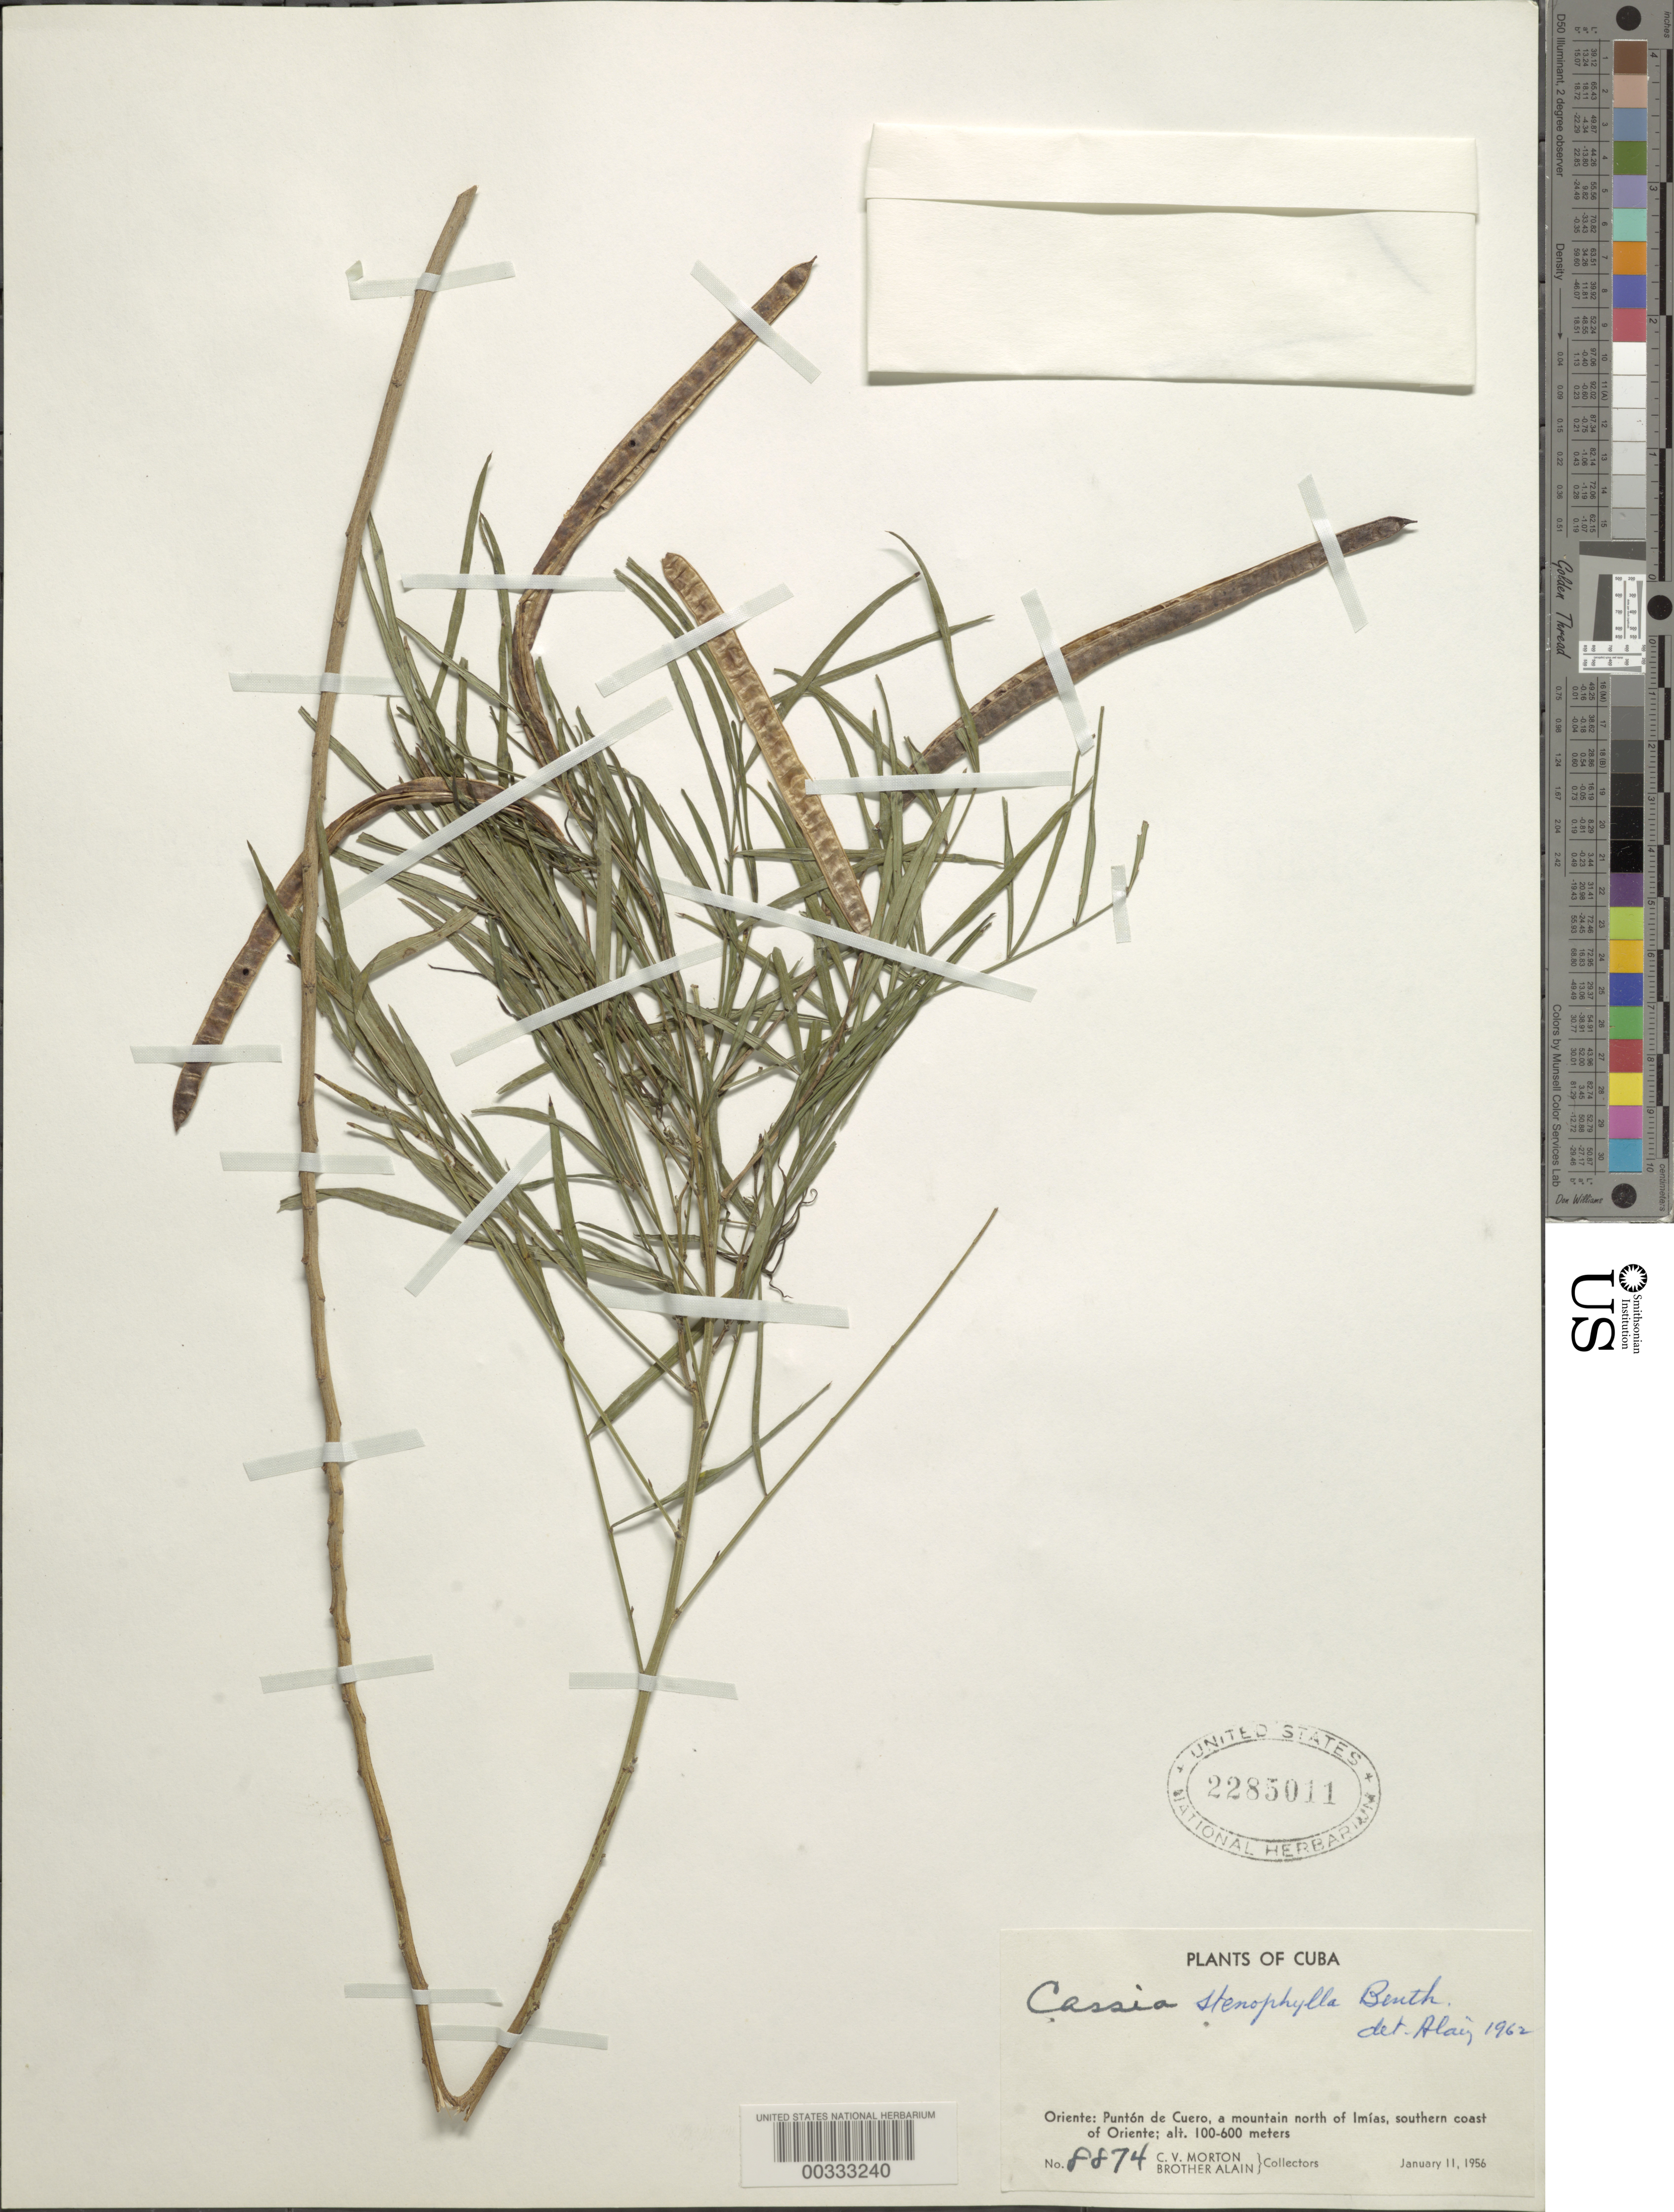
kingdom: Plantae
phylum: Tracheophyta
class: Magnoliopsida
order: Fabales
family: Fabaceae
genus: Senna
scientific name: Senna stenophylla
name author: (Benth.) H.S. Irwin & Barneby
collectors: C. V. Morton & A. H. Liogier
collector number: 8874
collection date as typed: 11 Jan 1956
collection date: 1956-01-11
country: Cuba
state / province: Oriente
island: Greater Antilles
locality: Punton de cuero, mountain n of imias, southern coast of oriente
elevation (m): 100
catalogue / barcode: US 2285011